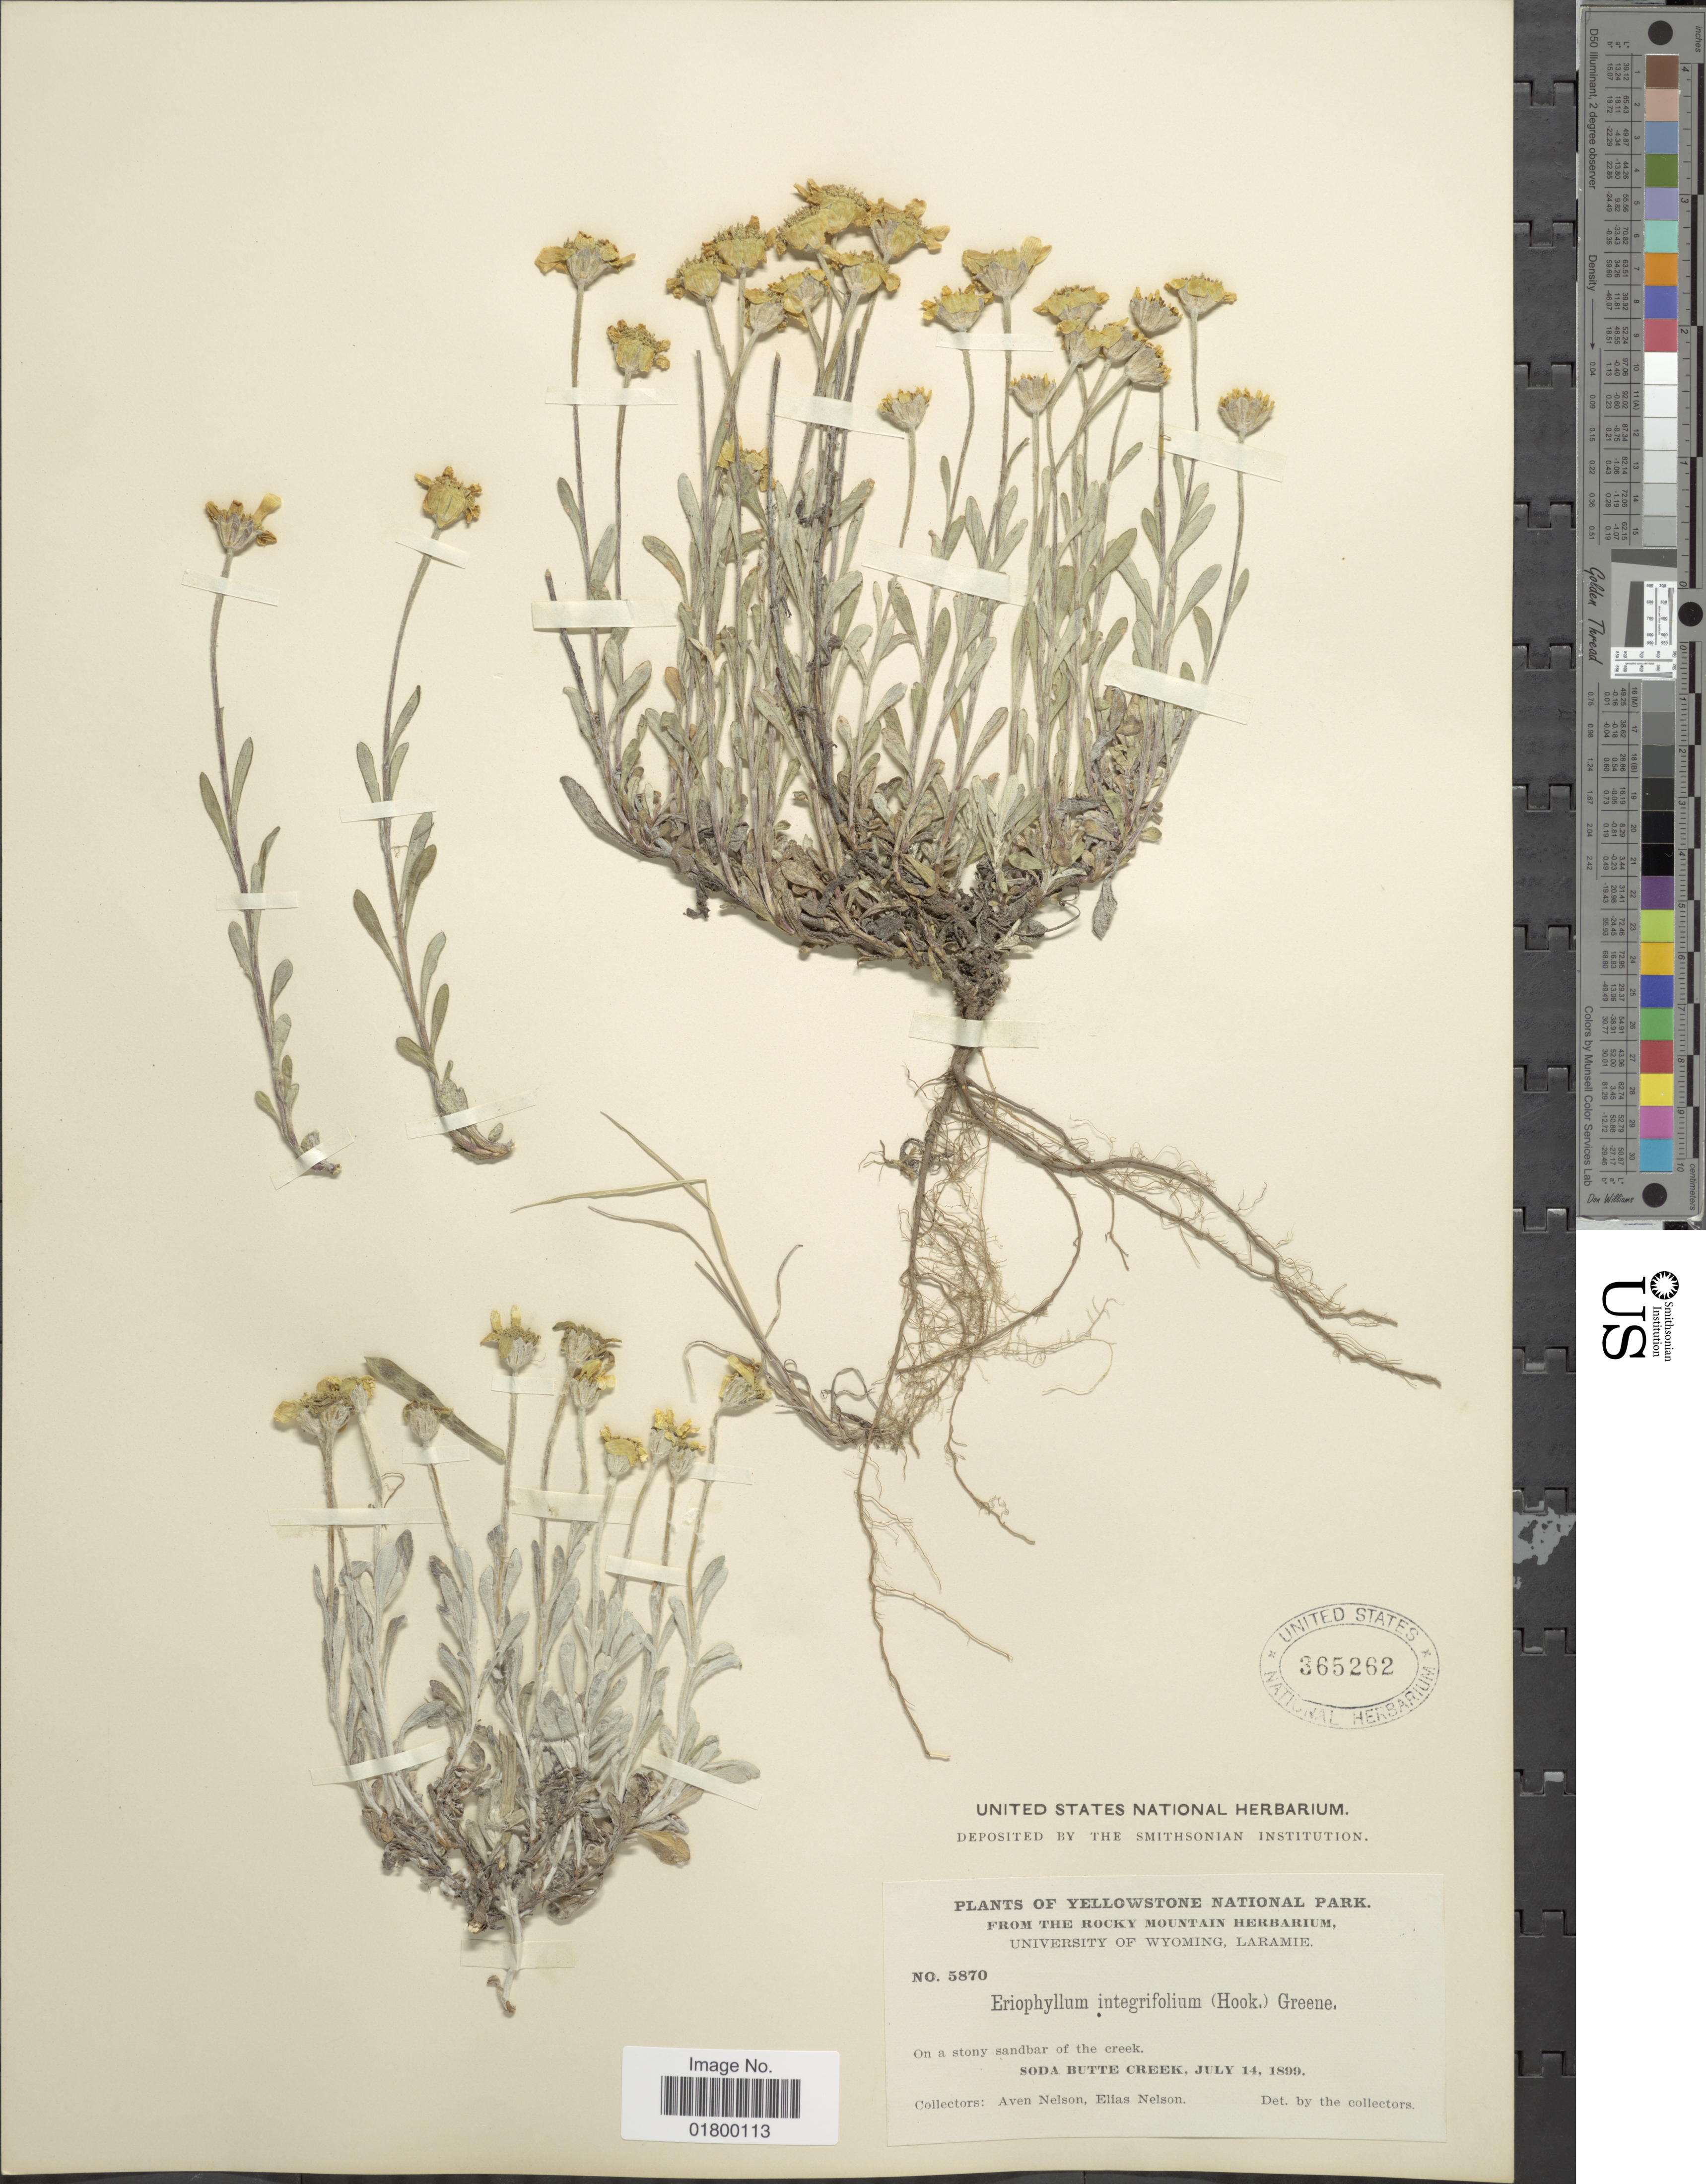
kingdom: Plantae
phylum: Tracheophyta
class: Magnoliopsida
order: Asterales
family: Asteraceae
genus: Eriophyllum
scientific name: Eriophyllum integrifolium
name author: (Hook.) Greene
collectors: A. Nelson & E. Nelson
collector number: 5870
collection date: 1899-07-14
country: United States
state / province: Wyoming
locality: Yellowstone National Park. Soda Butte Creek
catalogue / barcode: US 365262